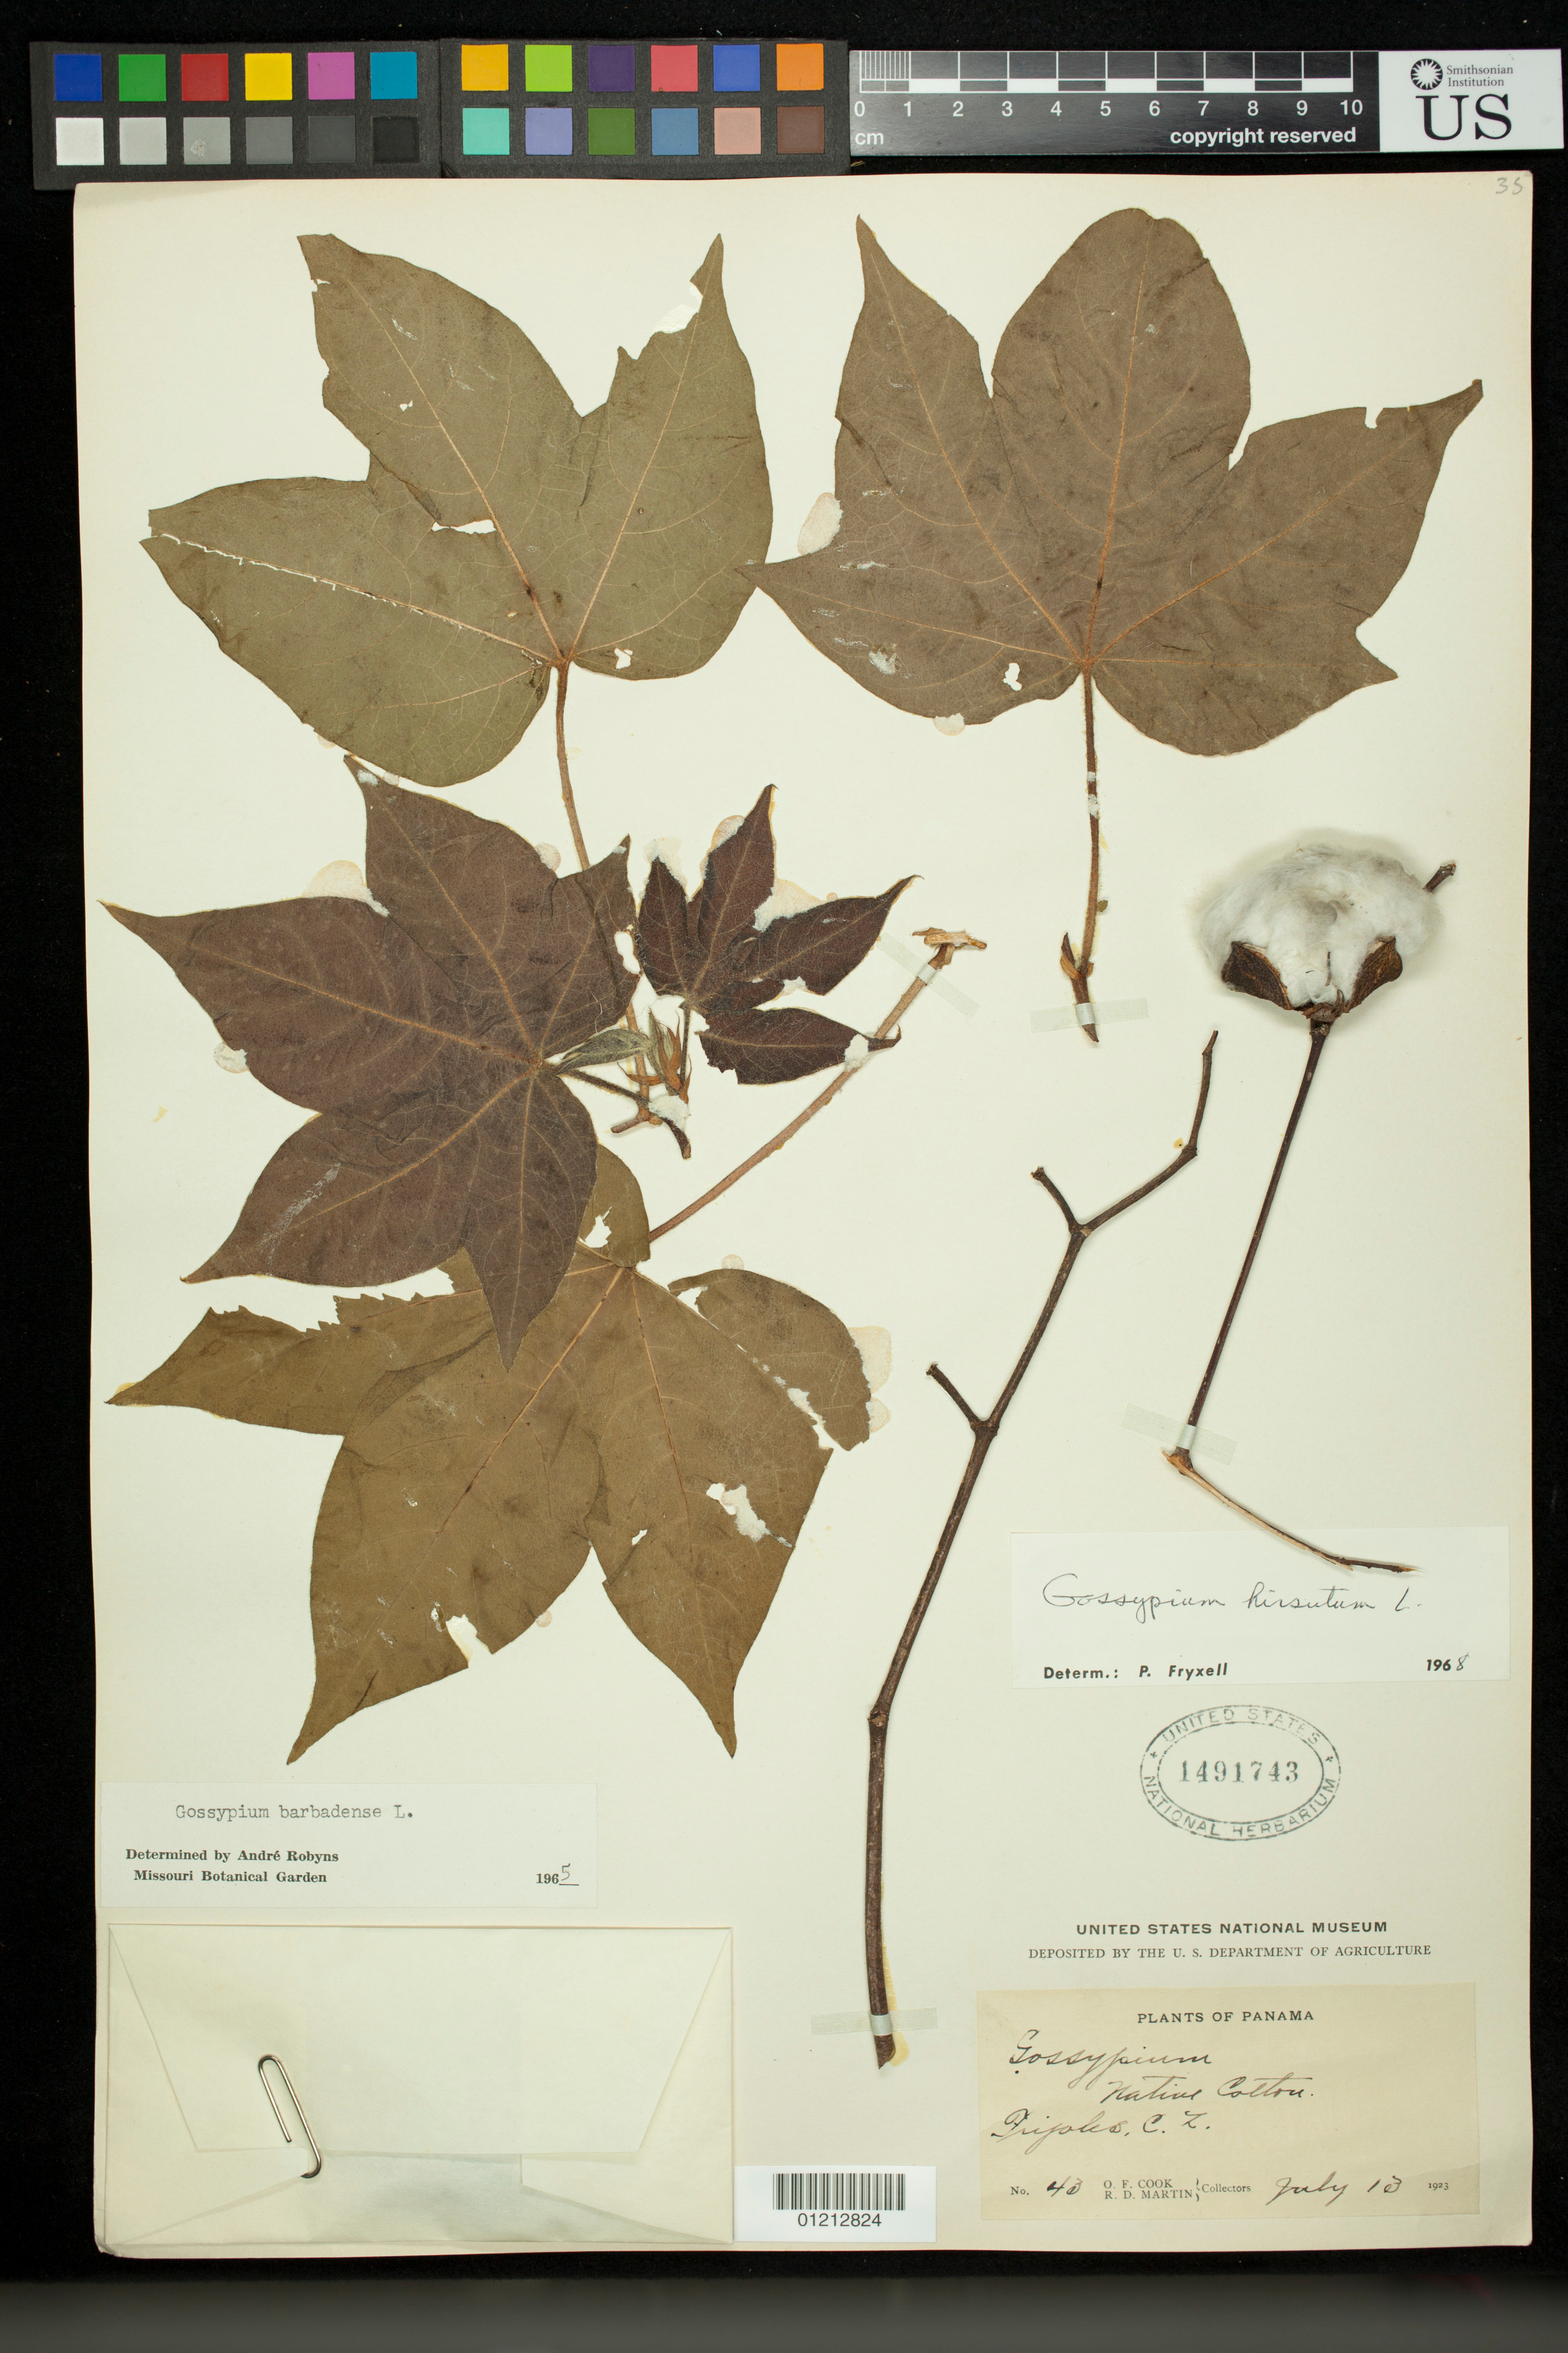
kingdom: Plantae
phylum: Tracheophyta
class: Magnoliopsida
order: Malvales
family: Malvaceae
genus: Gossypium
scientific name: Gossypium hirsutum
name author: L.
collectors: O. F. Cook & R. D. Martin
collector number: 43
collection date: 1923-07-13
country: Panama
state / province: Colón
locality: Frijoles, Canal Zone (C.Z.)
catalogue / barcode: US 1491743